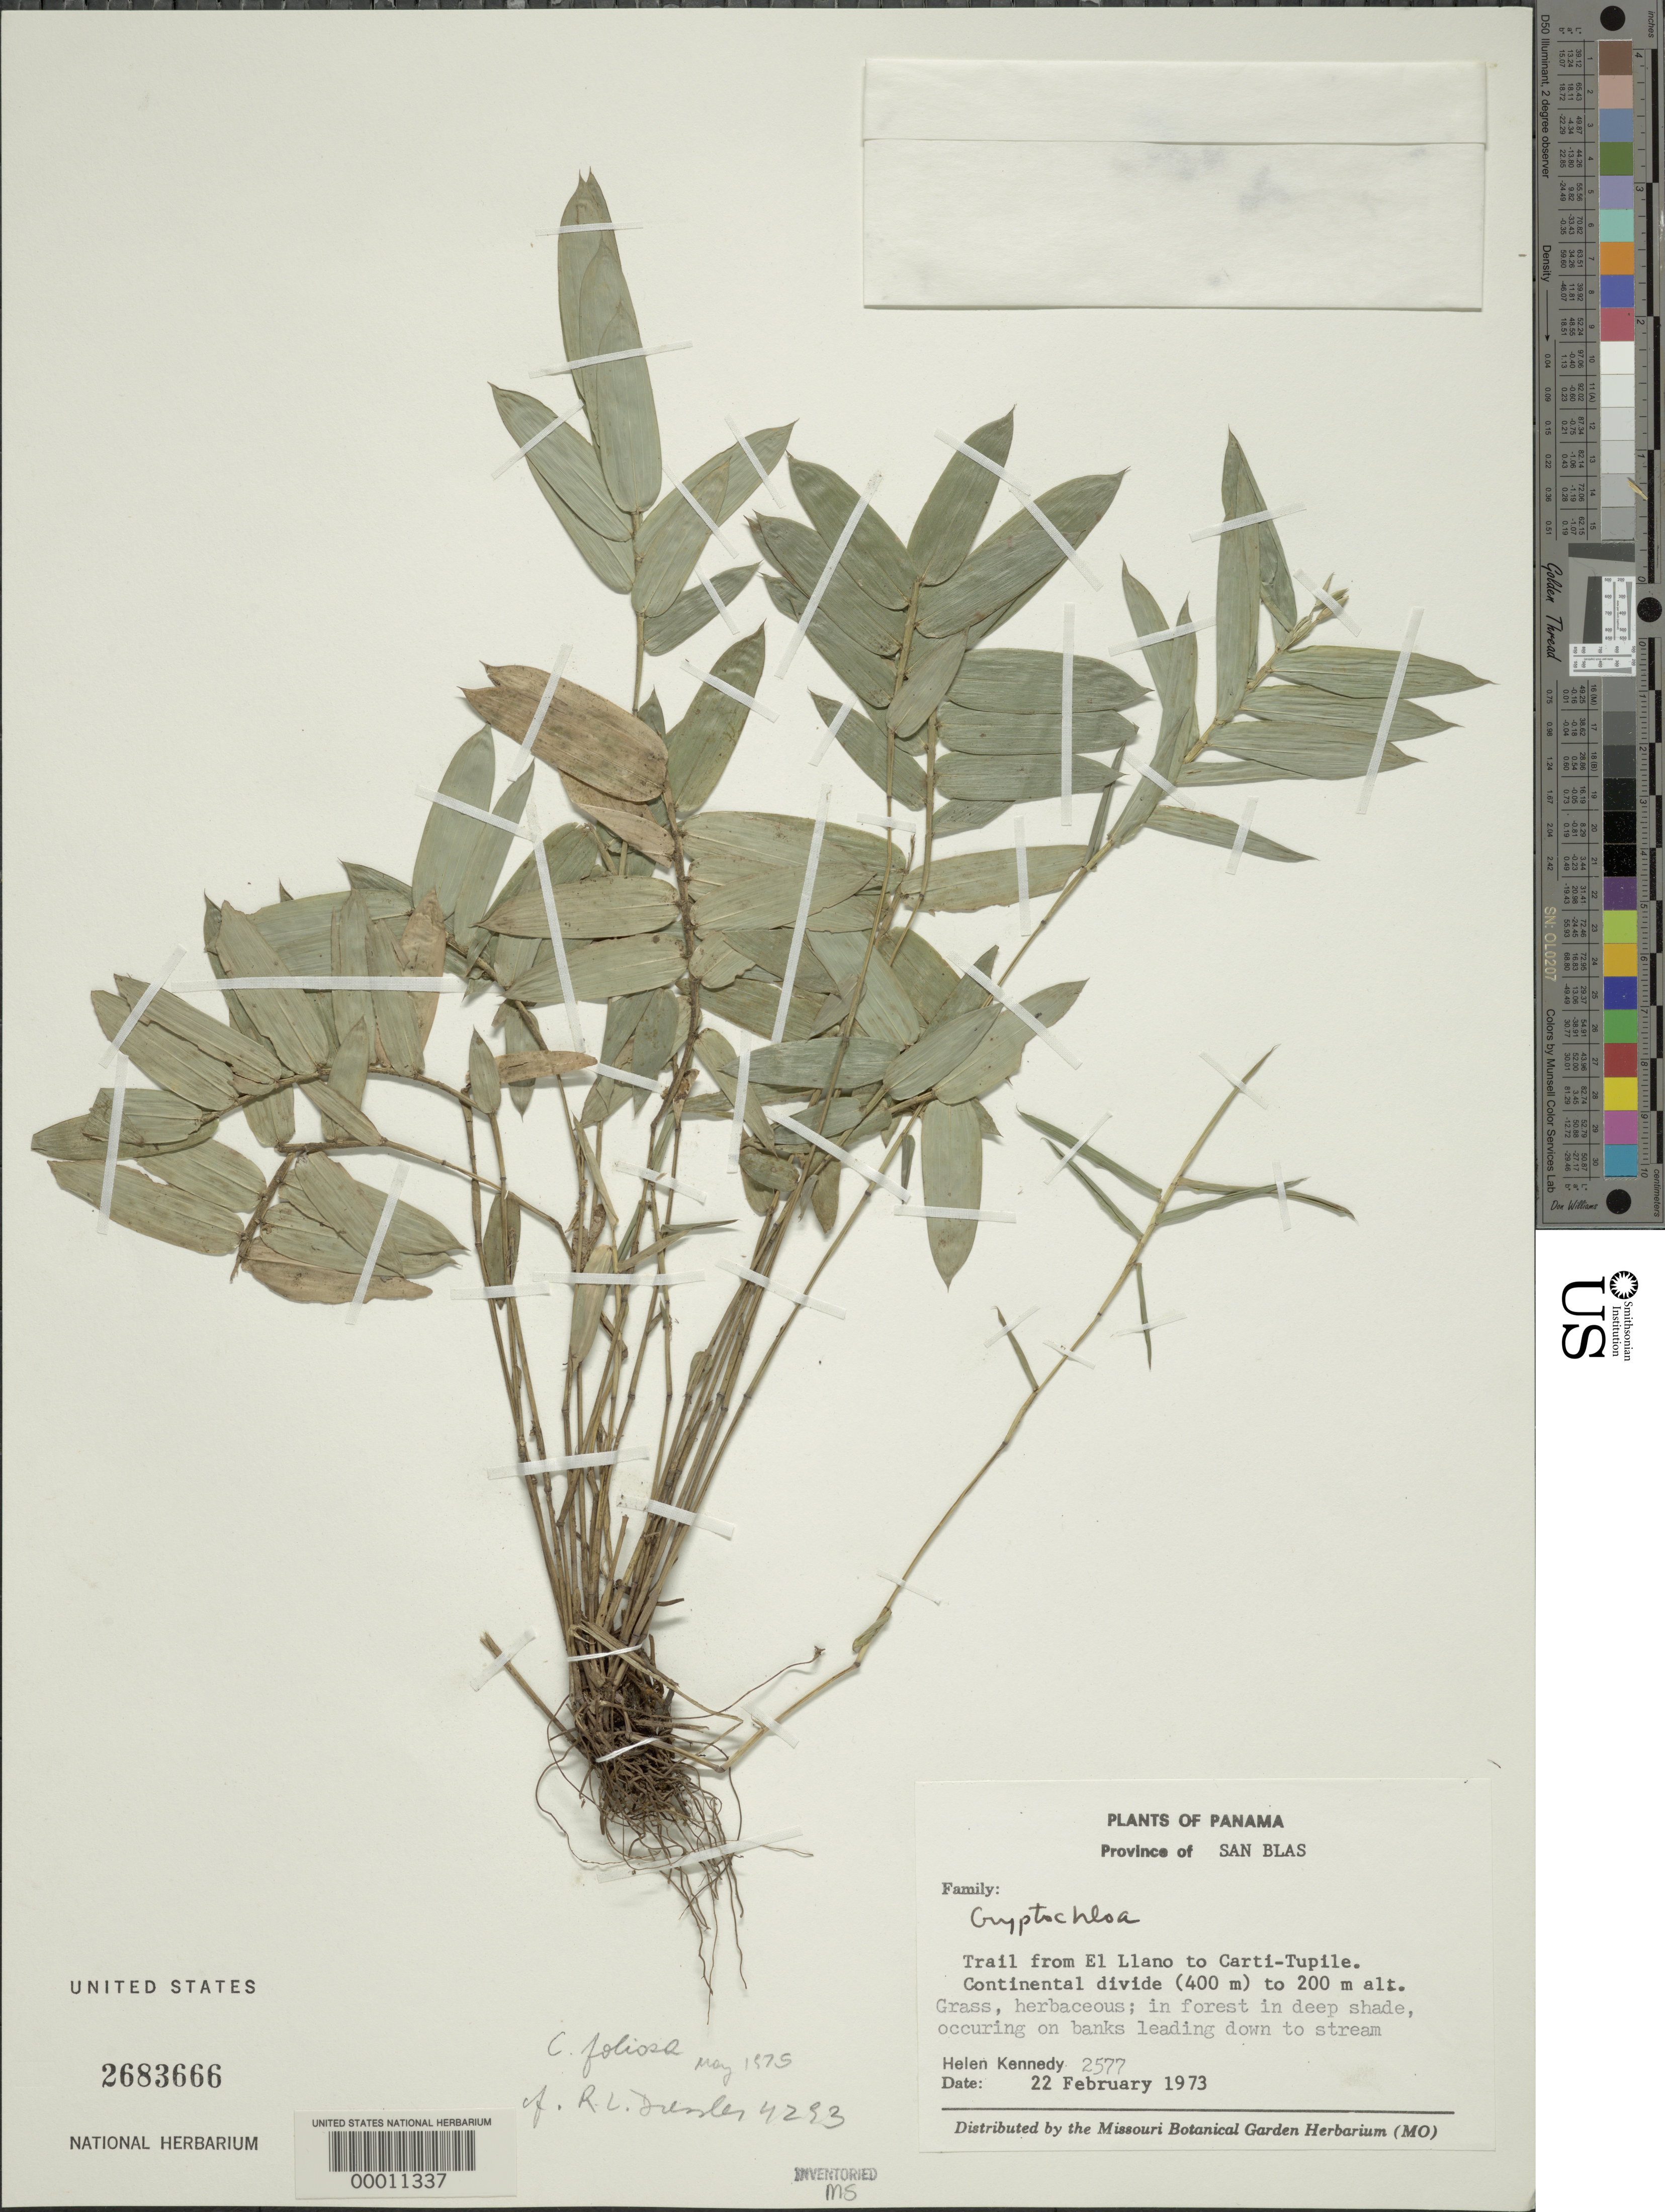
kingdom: Plantae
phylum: Tracheophyta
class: Liliopsida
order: Poales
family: Poaceae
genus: Cryptochloa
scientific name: Cryptochloa variana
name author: Swallen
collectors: H. Kennedy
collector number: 2577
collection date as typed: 22 Feb 1973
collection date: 1973-02-22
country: Panama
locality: Prov of San Blas, El Llano, Carti, Tupile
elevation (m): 200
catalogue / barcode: US 2683666